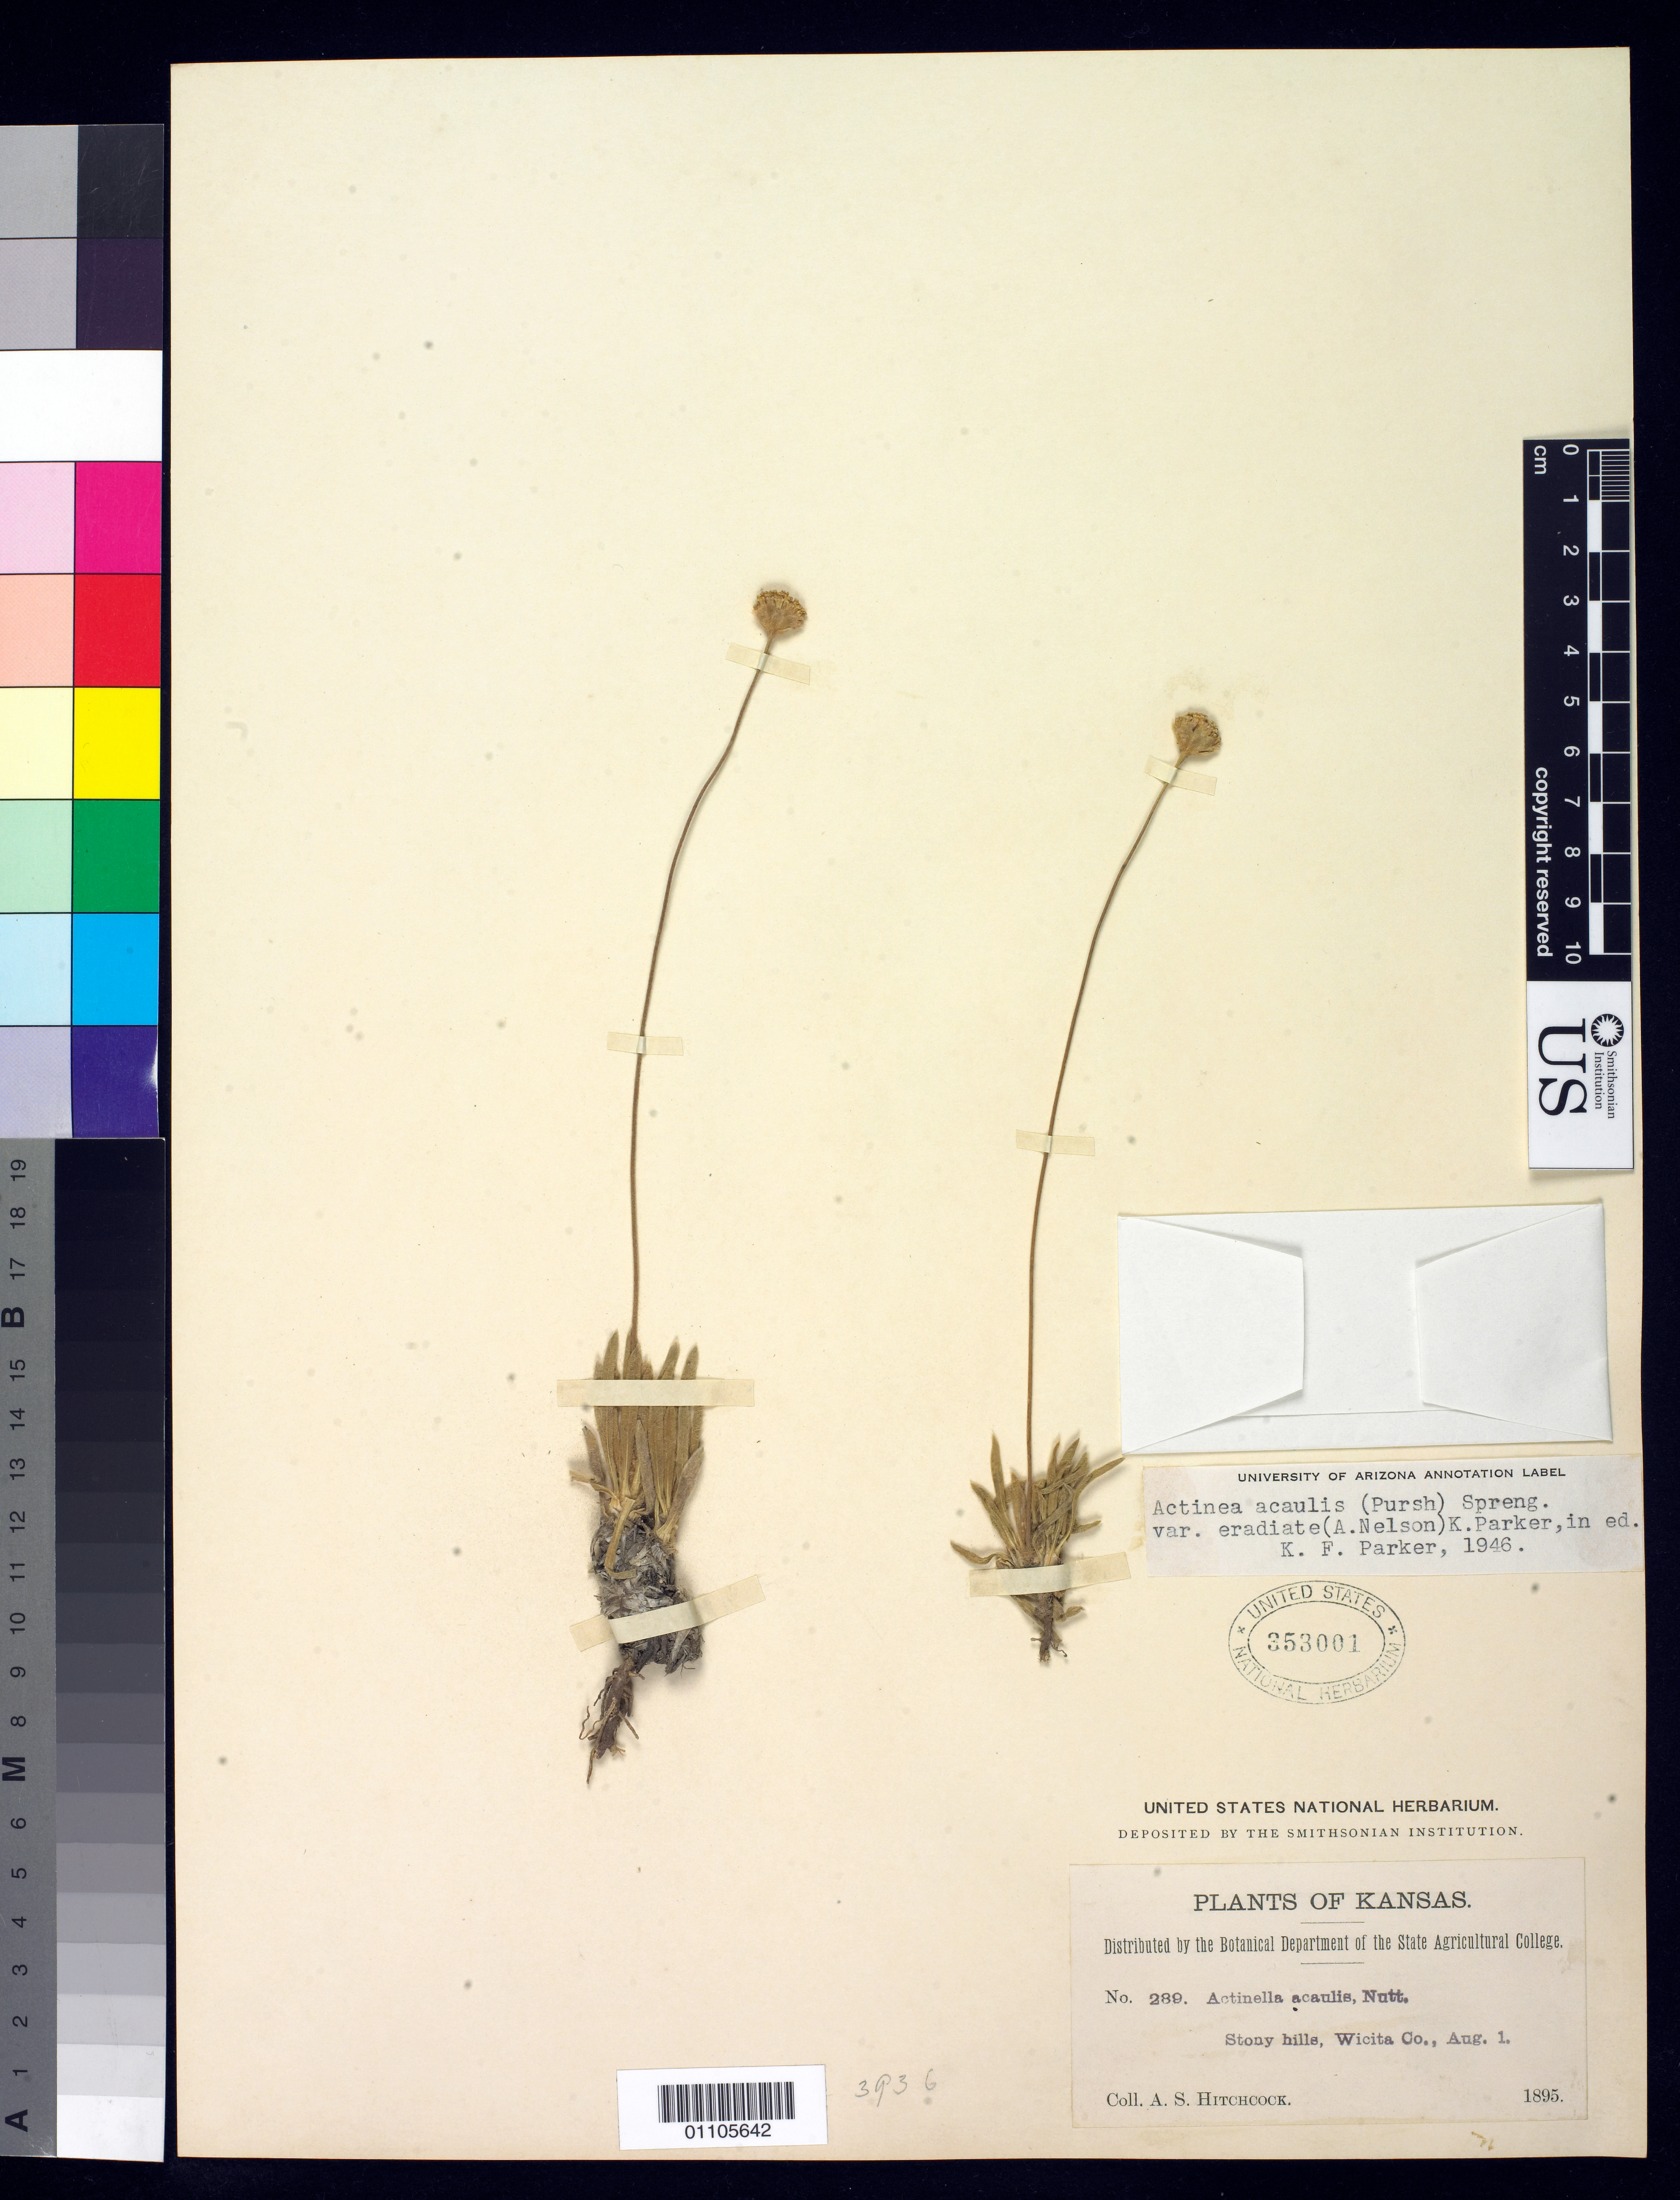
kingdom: Plantae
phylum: Tracheophyta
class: Magnoliopsida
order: Asterales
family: Asteraceae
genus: Tetraneuris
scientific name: Tetraneuris simplex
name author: A. Nelson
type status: Isosyntype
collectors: A. S. Hitchcock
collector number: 289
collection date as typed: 01 Aug 1895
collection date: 1895-08-01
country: United States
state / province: Kansas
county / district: Wichita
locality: Stony hills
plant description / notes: Annotated by K.F. Parker (1946) as Actinea acaulis "var. eradiata (A. Nelson) K. Parker, ined." [rank & combination apparently never published].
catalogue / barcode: US 353001